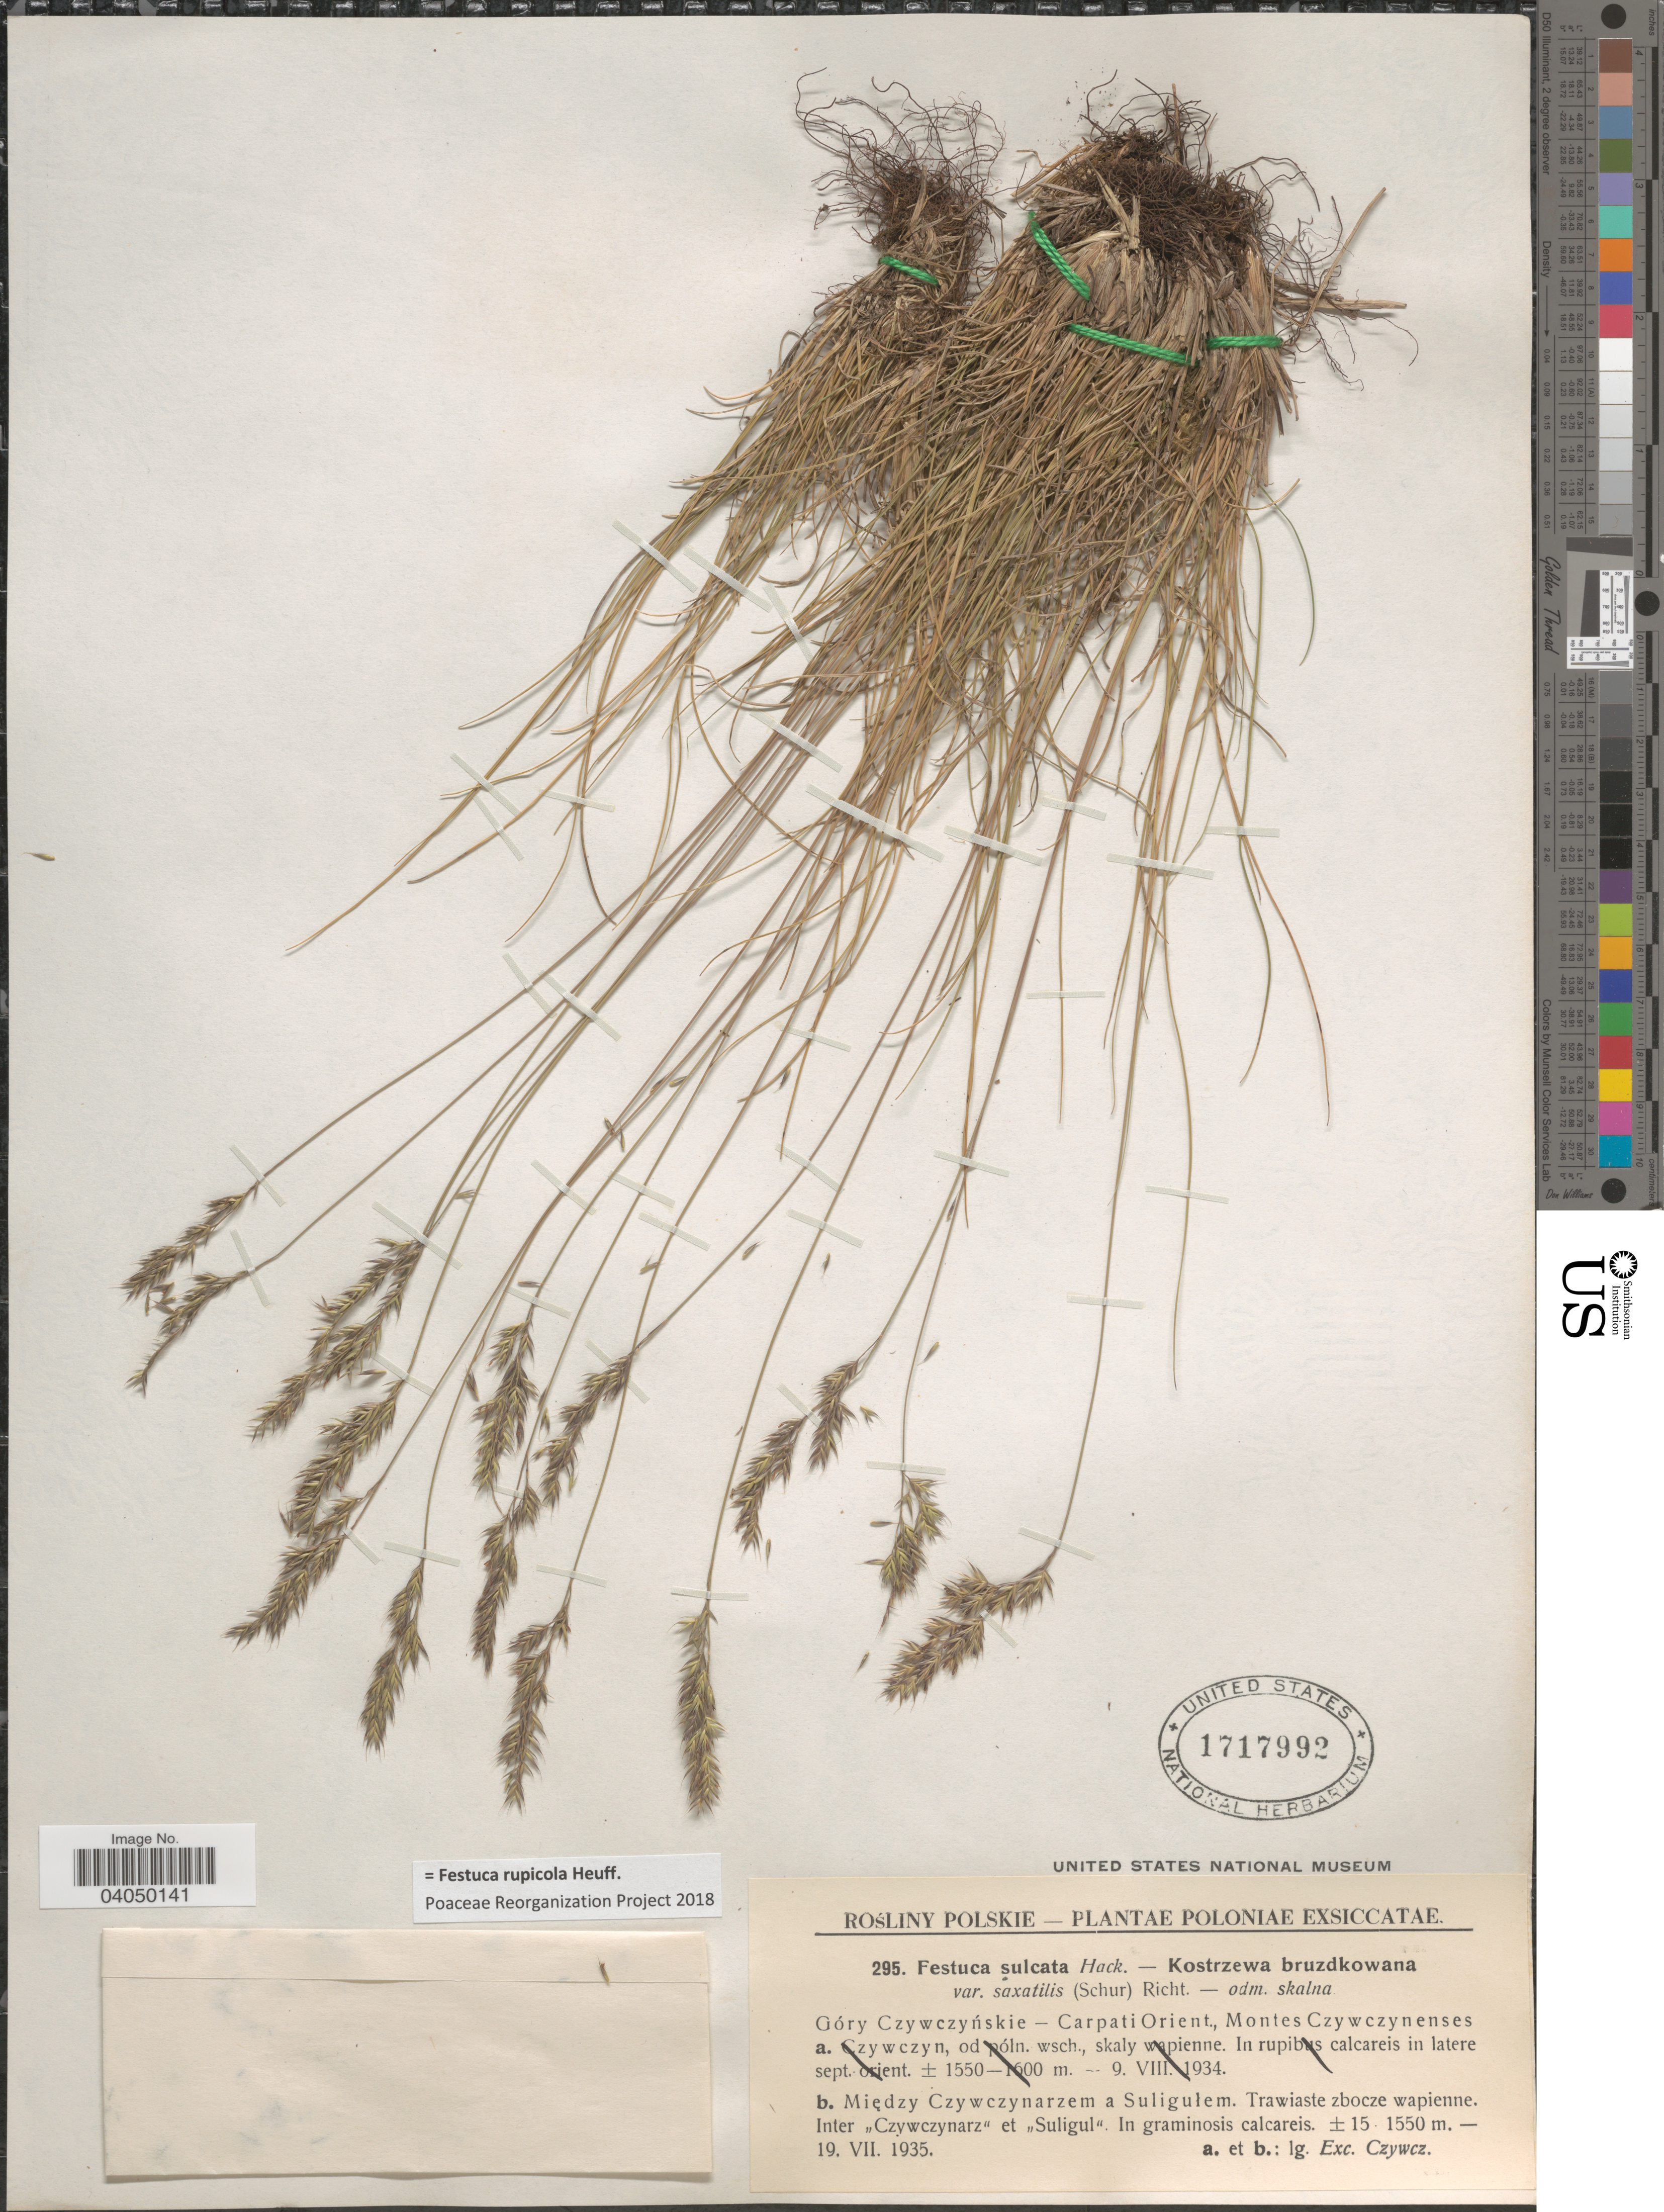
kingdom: Plantae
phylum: Tracheophyta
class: Liliopsida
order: Poales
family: Poaceae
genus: Festuca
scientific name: Festuca rupicola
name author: Heuff.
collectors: Exc. Czywcz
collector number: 295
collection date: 1935-07-19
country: Poland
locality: Poloniae. Między Czywczynarzem a Suligułem. Trawiaste zbocze wapienne. Inter "Czywczynarz" et "Suligul".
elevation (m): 1500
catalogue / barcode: US 1717992